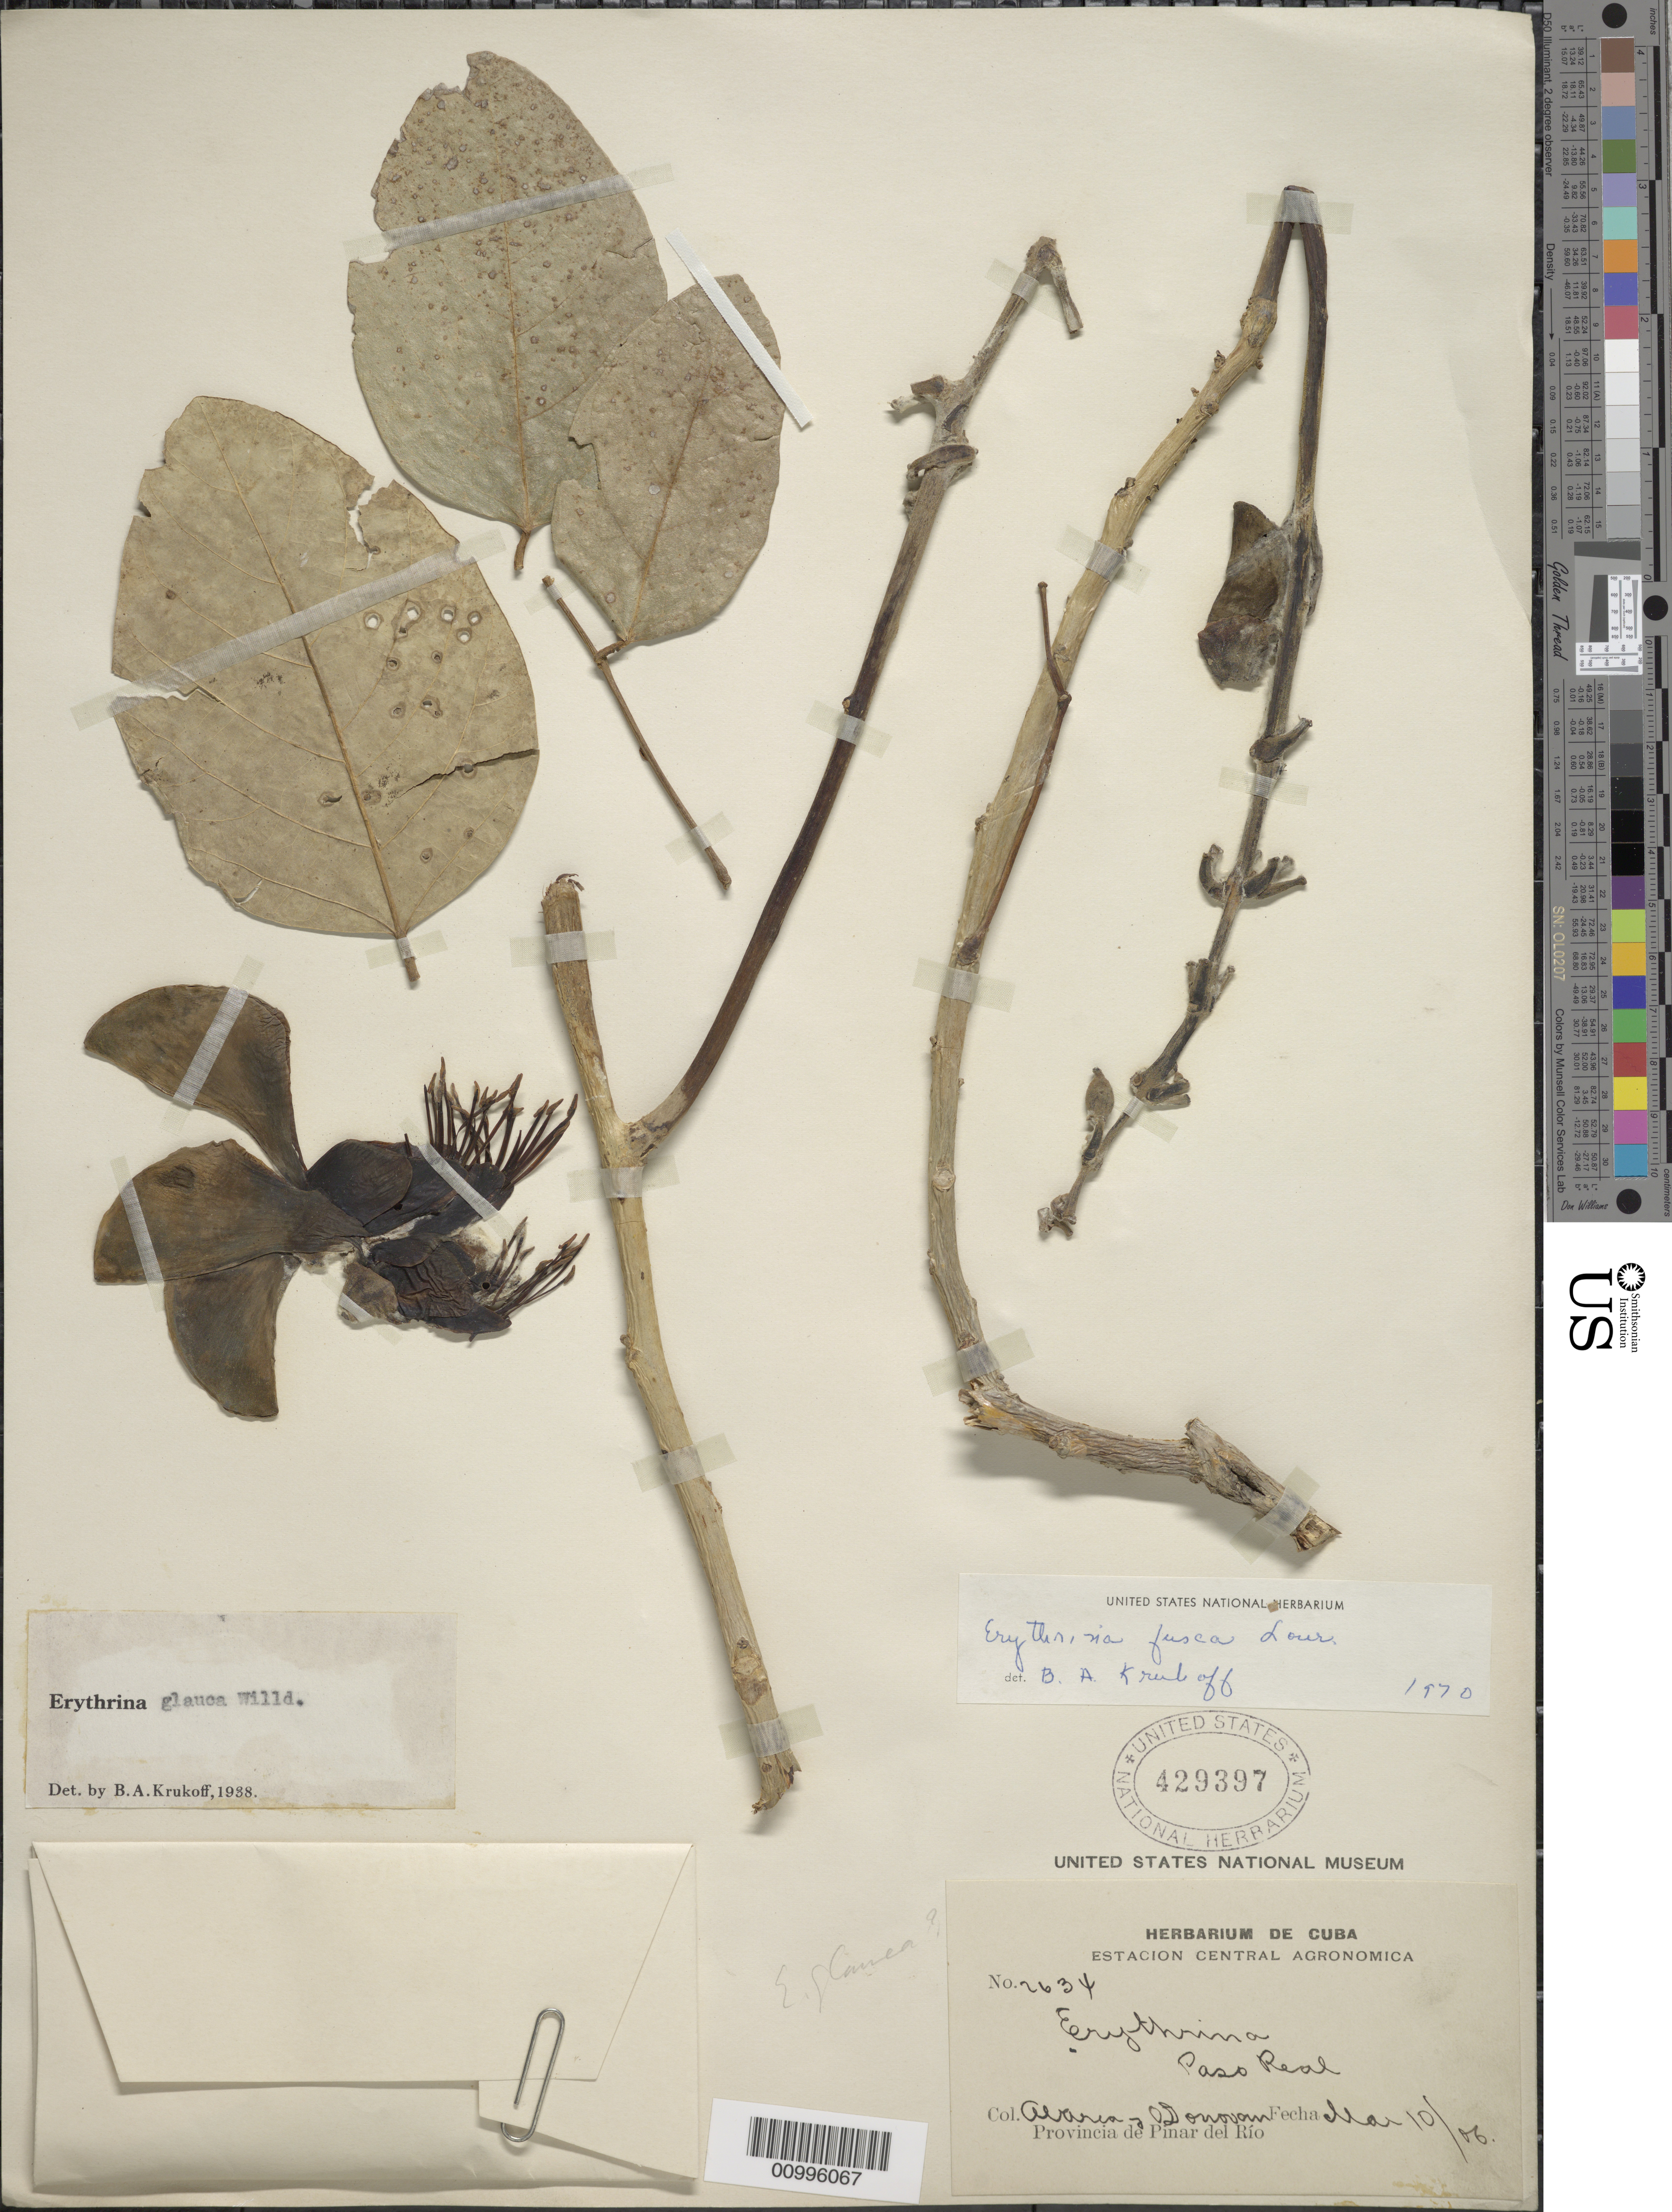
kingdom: Plantae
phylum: Tracheophyta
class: Magnoliopsida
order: Fabales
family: Fabaceae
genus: Erythrina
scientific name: Erythrina fusca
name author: Lour.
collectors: E. O'Donovan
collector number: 634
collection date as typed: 10 Mar 1906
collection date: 1906-03-10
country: Cuba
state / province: Pinar del Rio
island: Cuba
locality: Pinar del Rio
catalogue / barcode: US 429397